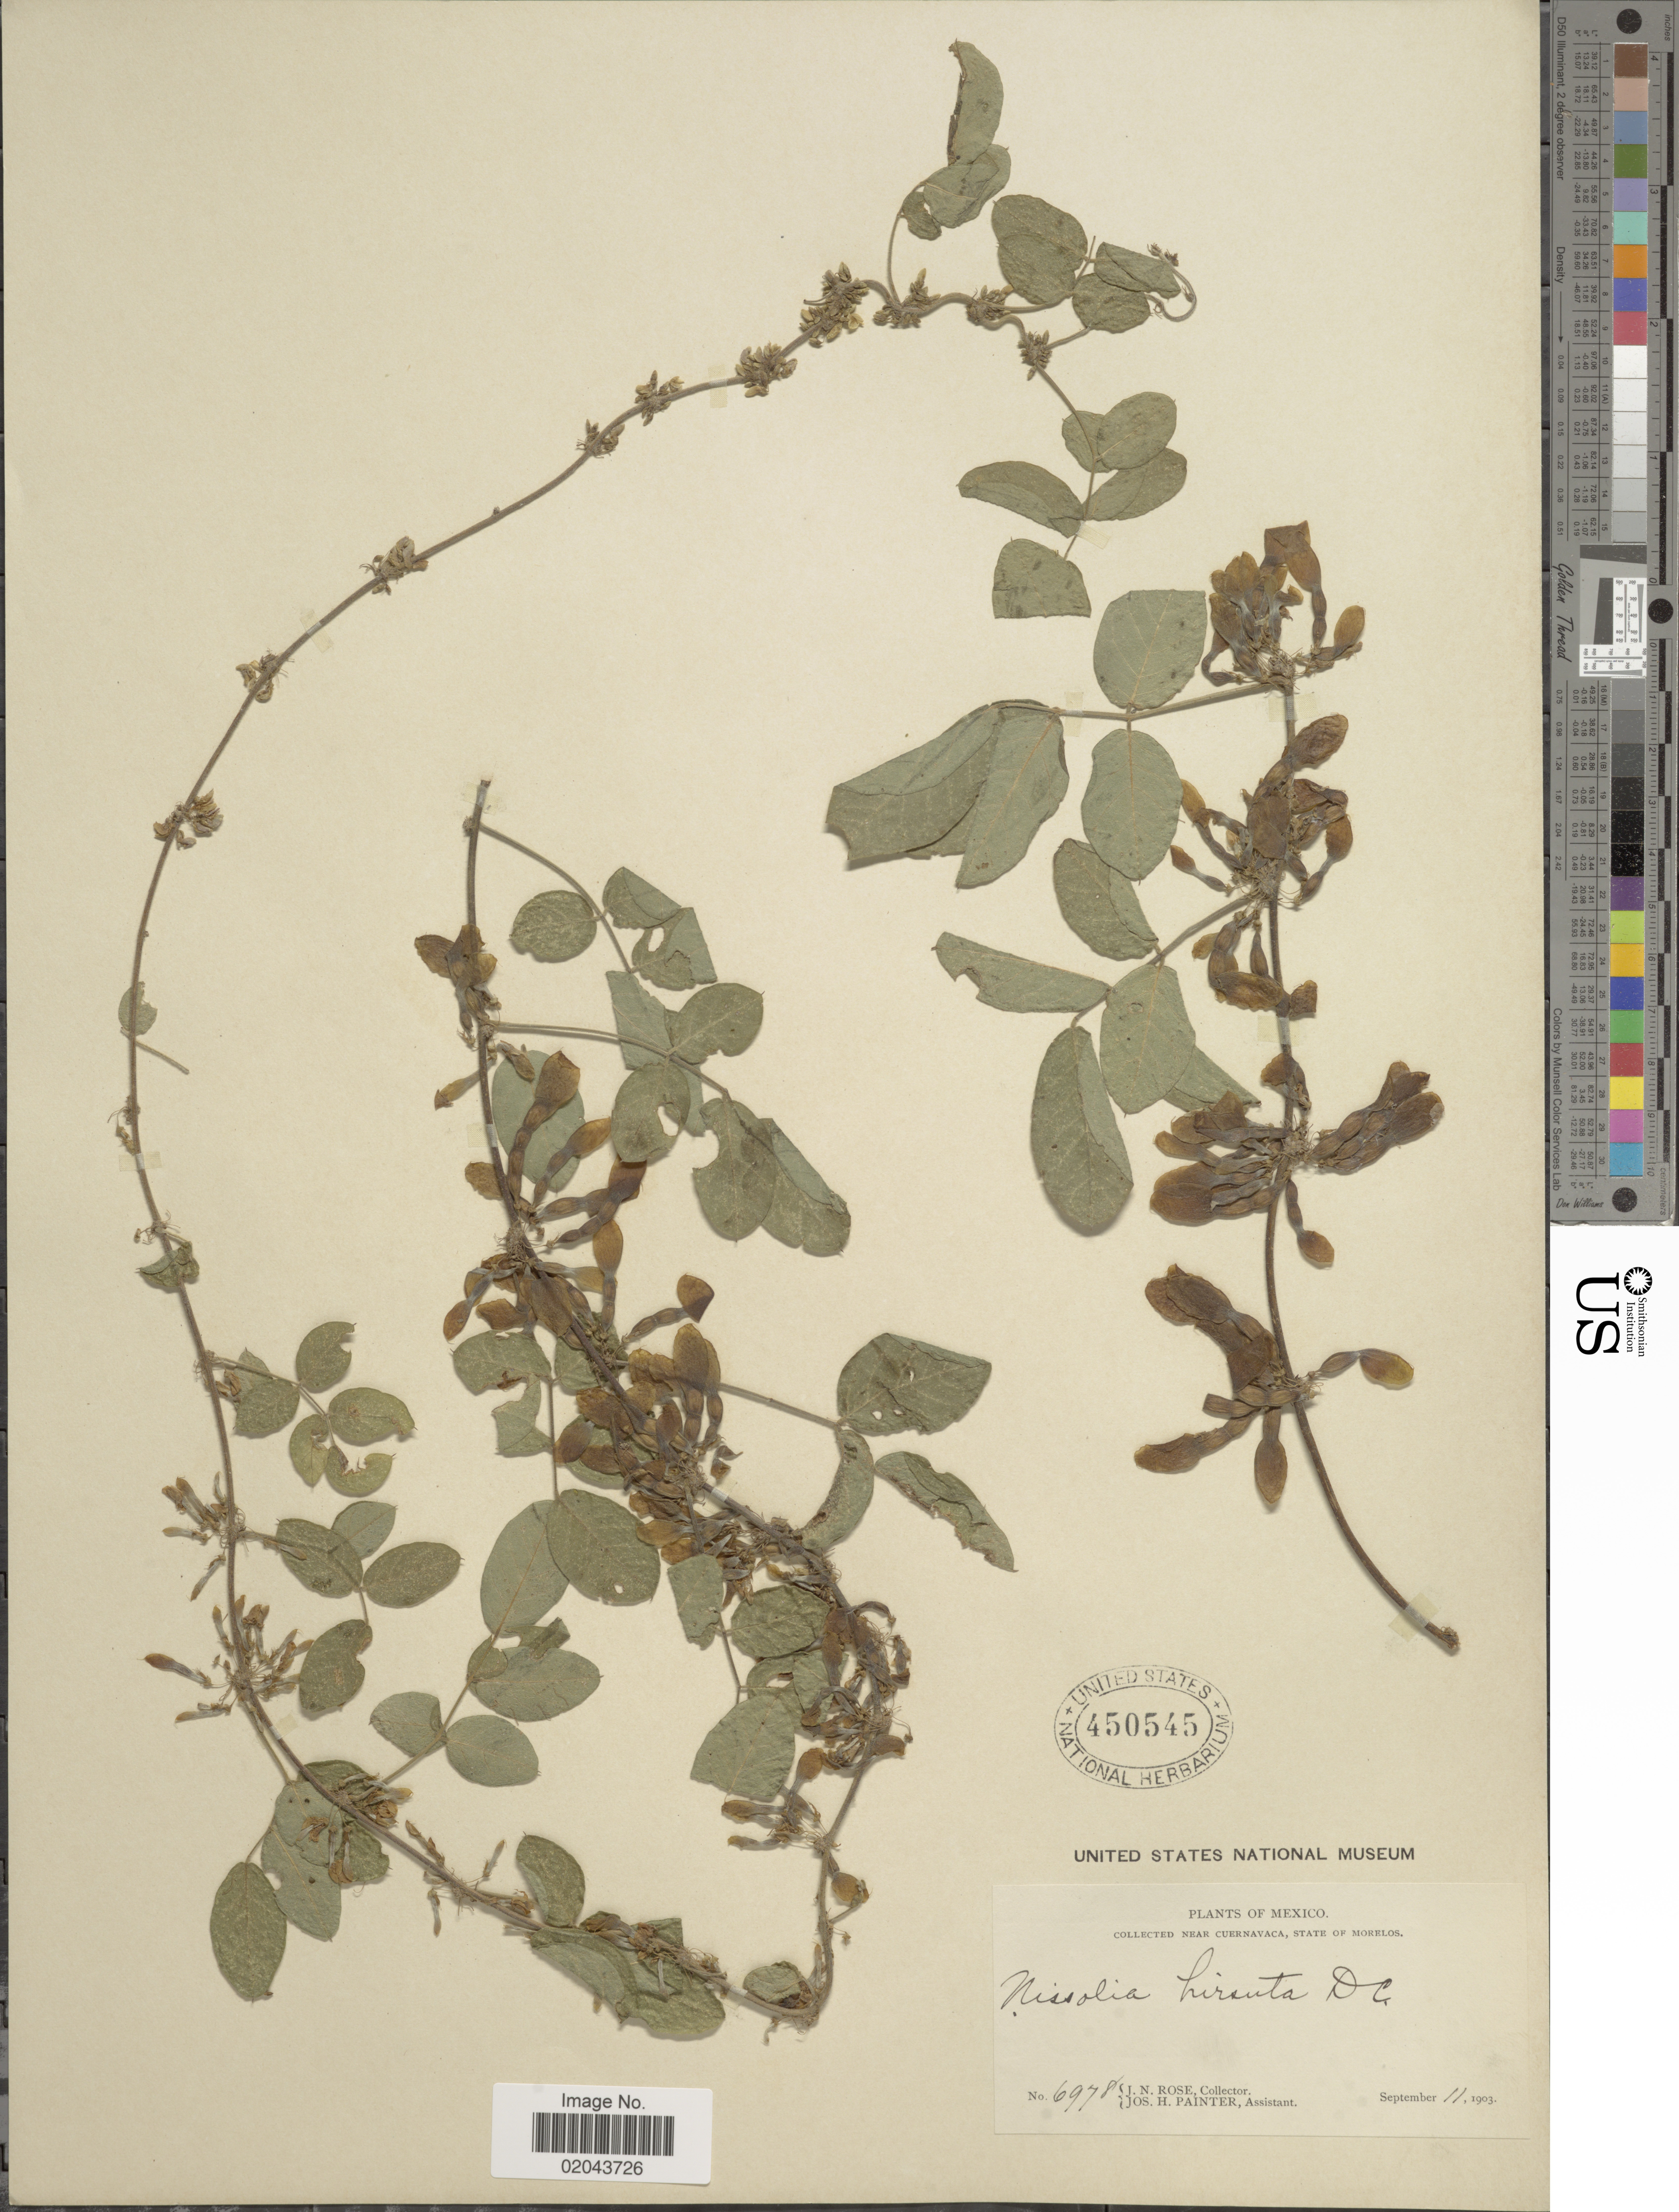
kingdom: Plantae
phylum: Tracheophyta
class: Magnoliopsida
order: Fabales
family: Fabaceae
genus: Nissolia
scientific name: Nissolia microptera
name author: Poir.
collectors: J. N. Rose & J. H. Painter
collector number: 6978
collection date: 1903-09-11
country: Mexico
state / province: Oaxaca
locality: Near Cuernavaca.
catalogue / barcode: US 450545